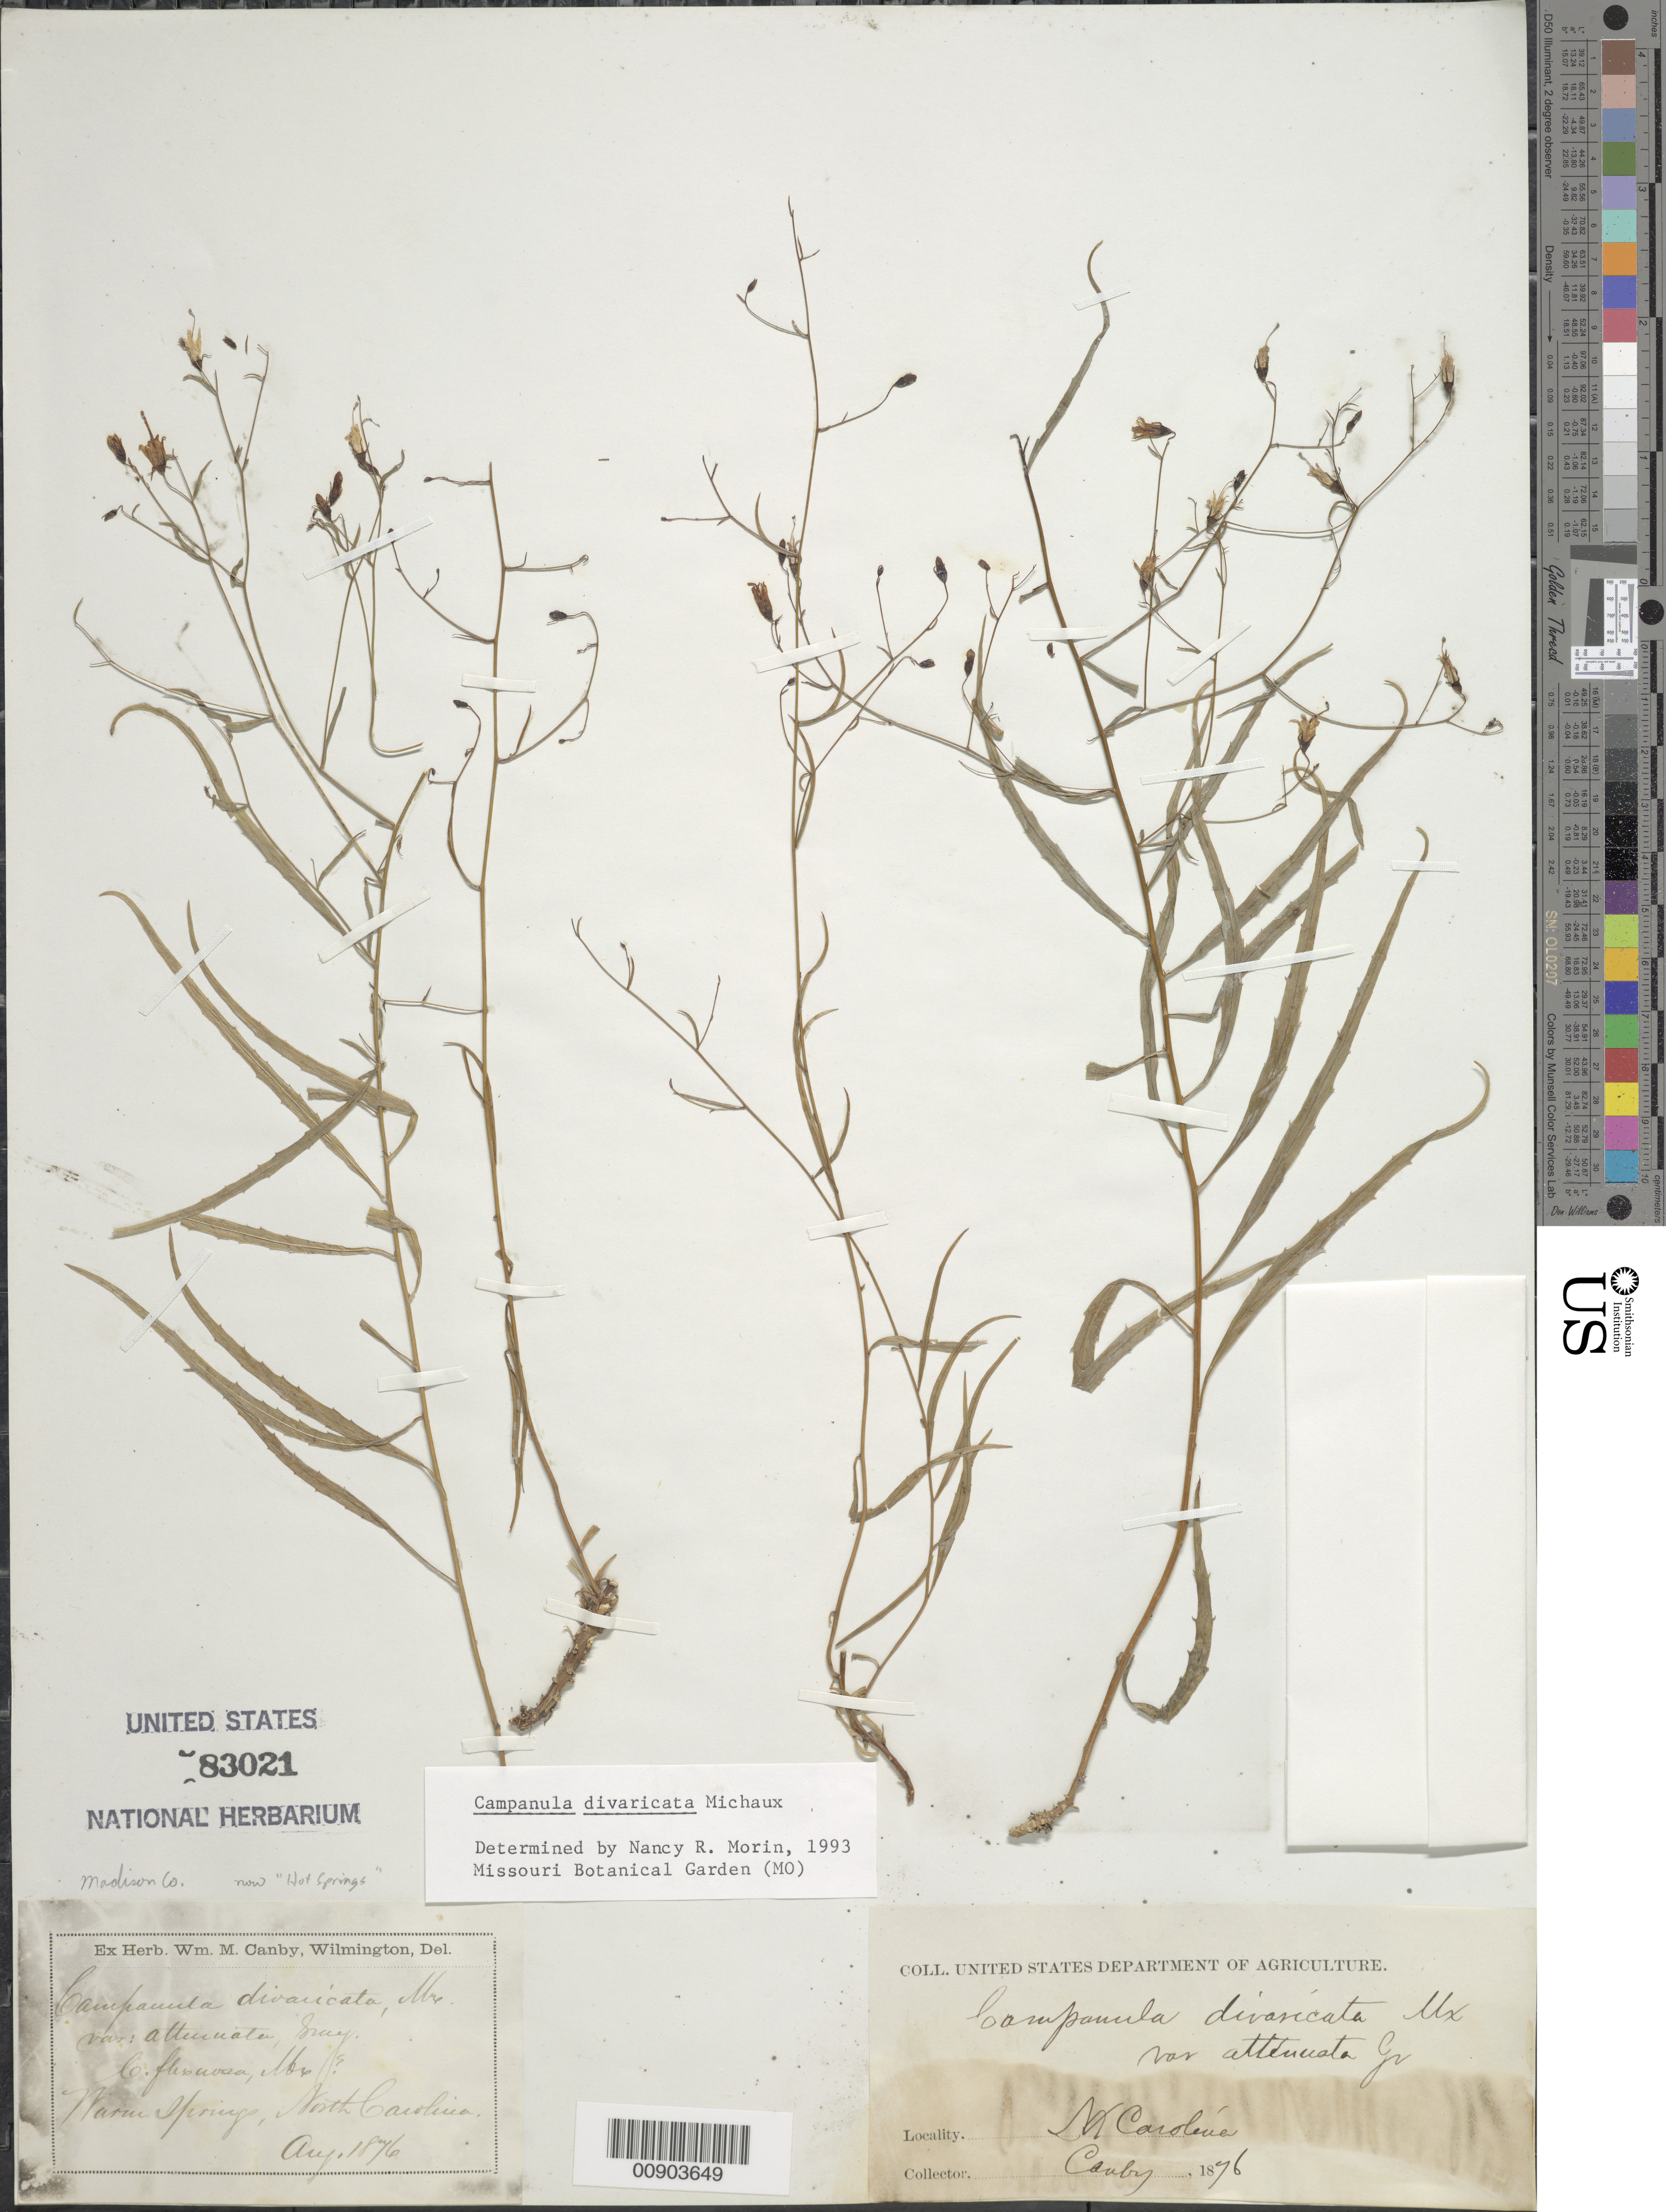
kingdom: Plantae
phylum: Tracheophyta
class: Magnoliopsida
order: Asterales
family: Campanulaceae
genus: Campanula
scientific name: Campanula divaricata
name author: Michx.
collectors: W. M. Canby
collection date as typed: Aug 1876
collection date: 1876-08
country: United States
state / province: North Carolina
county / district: Madison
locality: Warm Springs (now "Hot Springs").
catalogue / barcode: US 83021